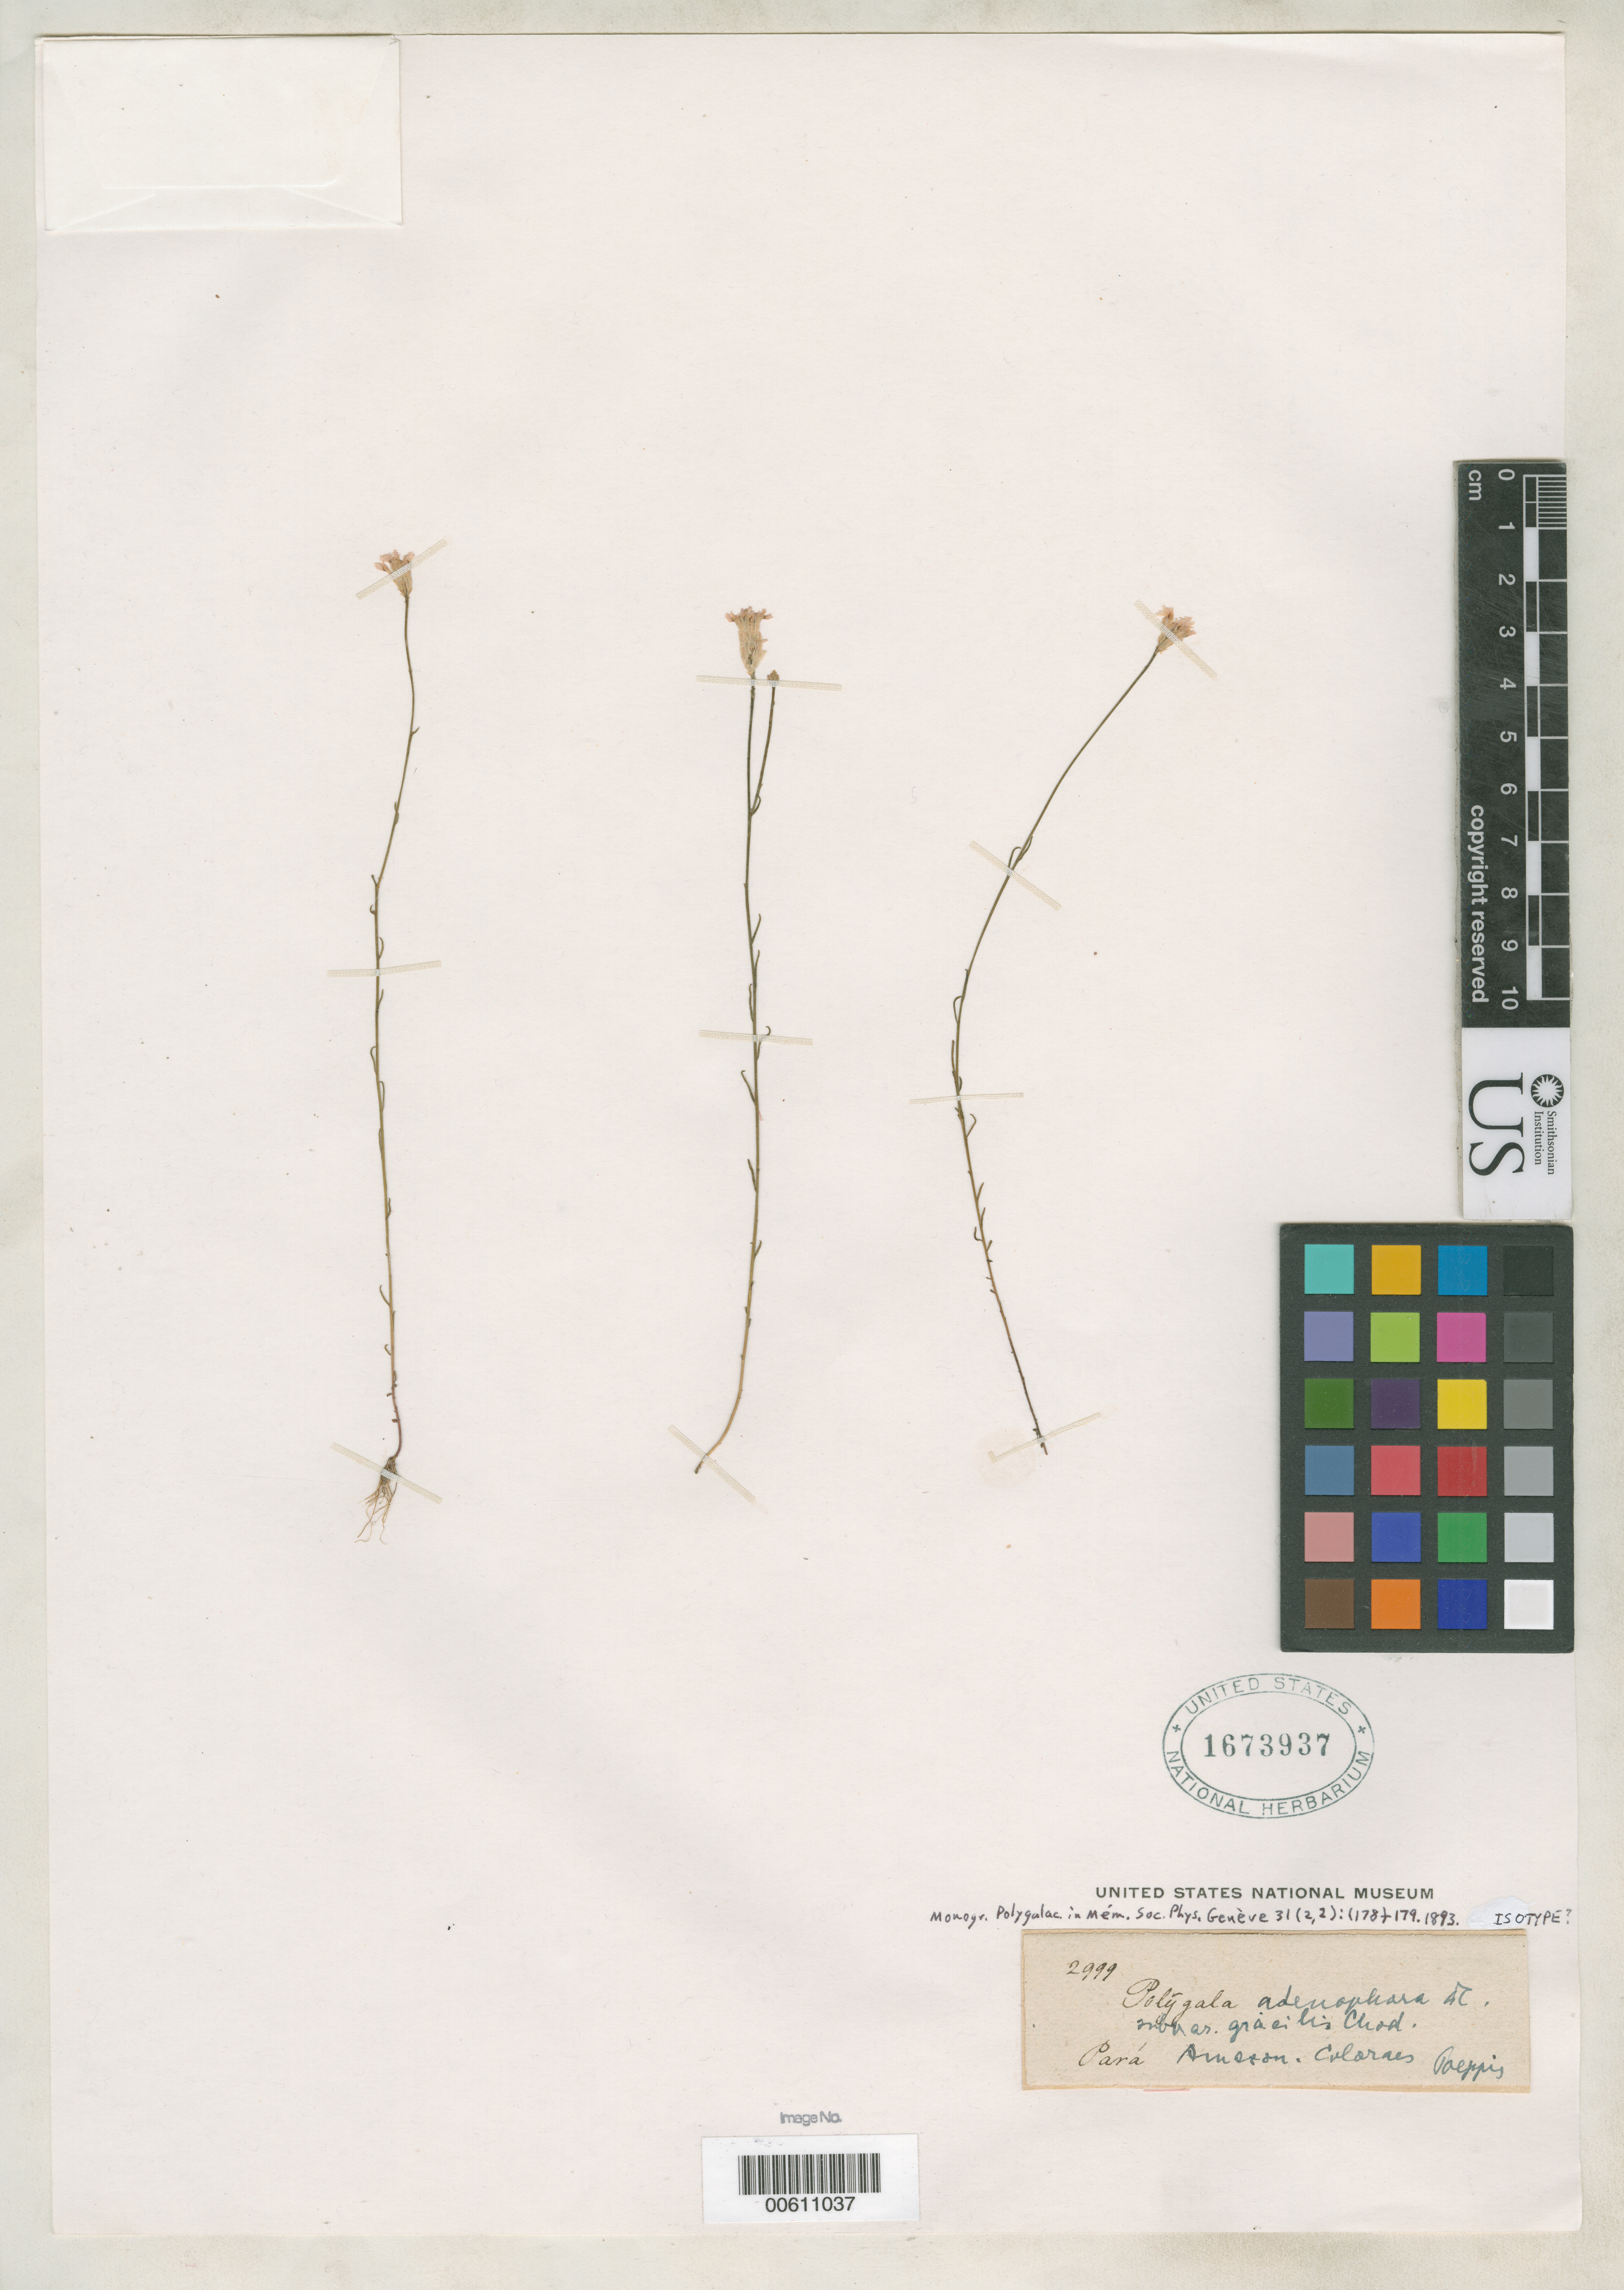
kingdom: Plantae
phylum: Tracheophyta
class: Magnoliopsida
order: Fabales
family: Polygalaceae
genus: Polygala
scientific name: Polygala adenophora subvar. gracilis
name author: Chodat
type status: Possible Isotype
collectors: E. F. Poeppig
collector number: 2999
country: Brazil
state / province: Pará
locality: Amazon, Coloraes.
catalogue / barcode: US 1673937